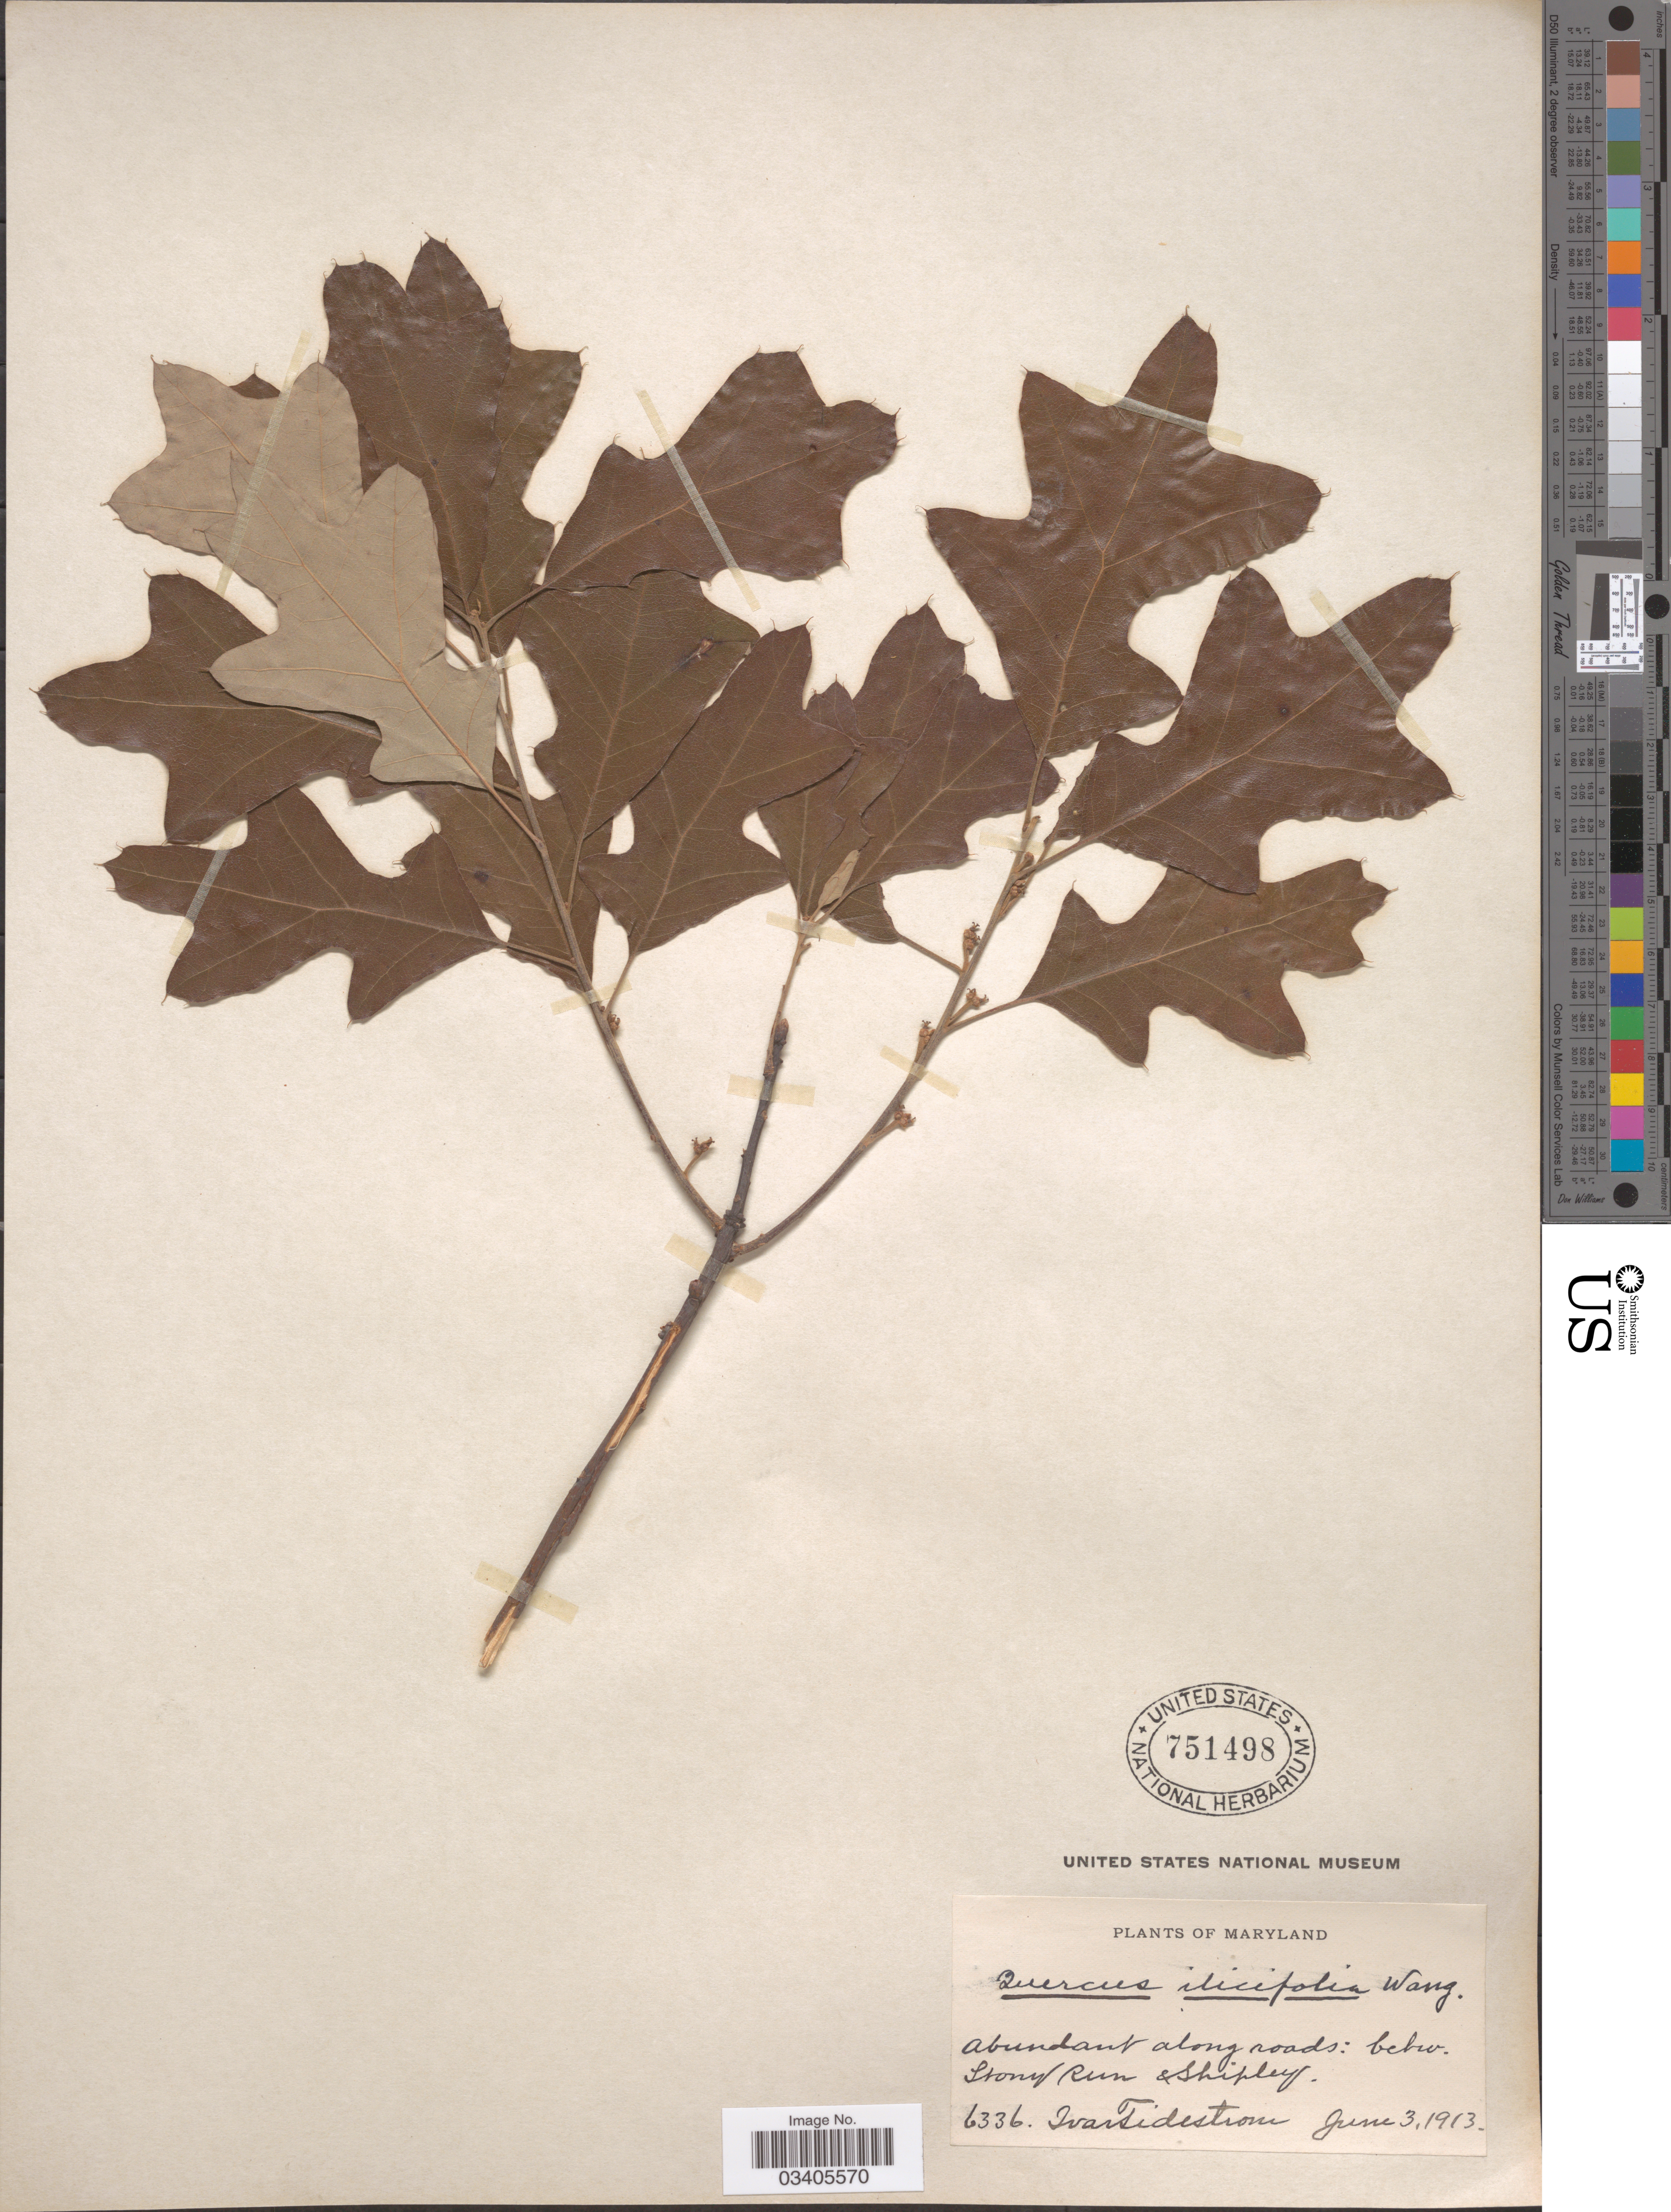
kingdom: Plantae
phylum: Tracheophyta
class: Magnoliopsida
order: Fagales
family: Fagaceae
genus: Quercus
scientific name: Quercus ilicifolia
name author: Wangenh.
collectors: I. F. Tidestrom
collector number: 6336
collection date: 1913-06-03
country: United States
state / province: Maryland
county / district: Anne Arundel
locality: Abundant along roads: betw. Stony Run & Shipley.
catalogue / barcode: US 751498